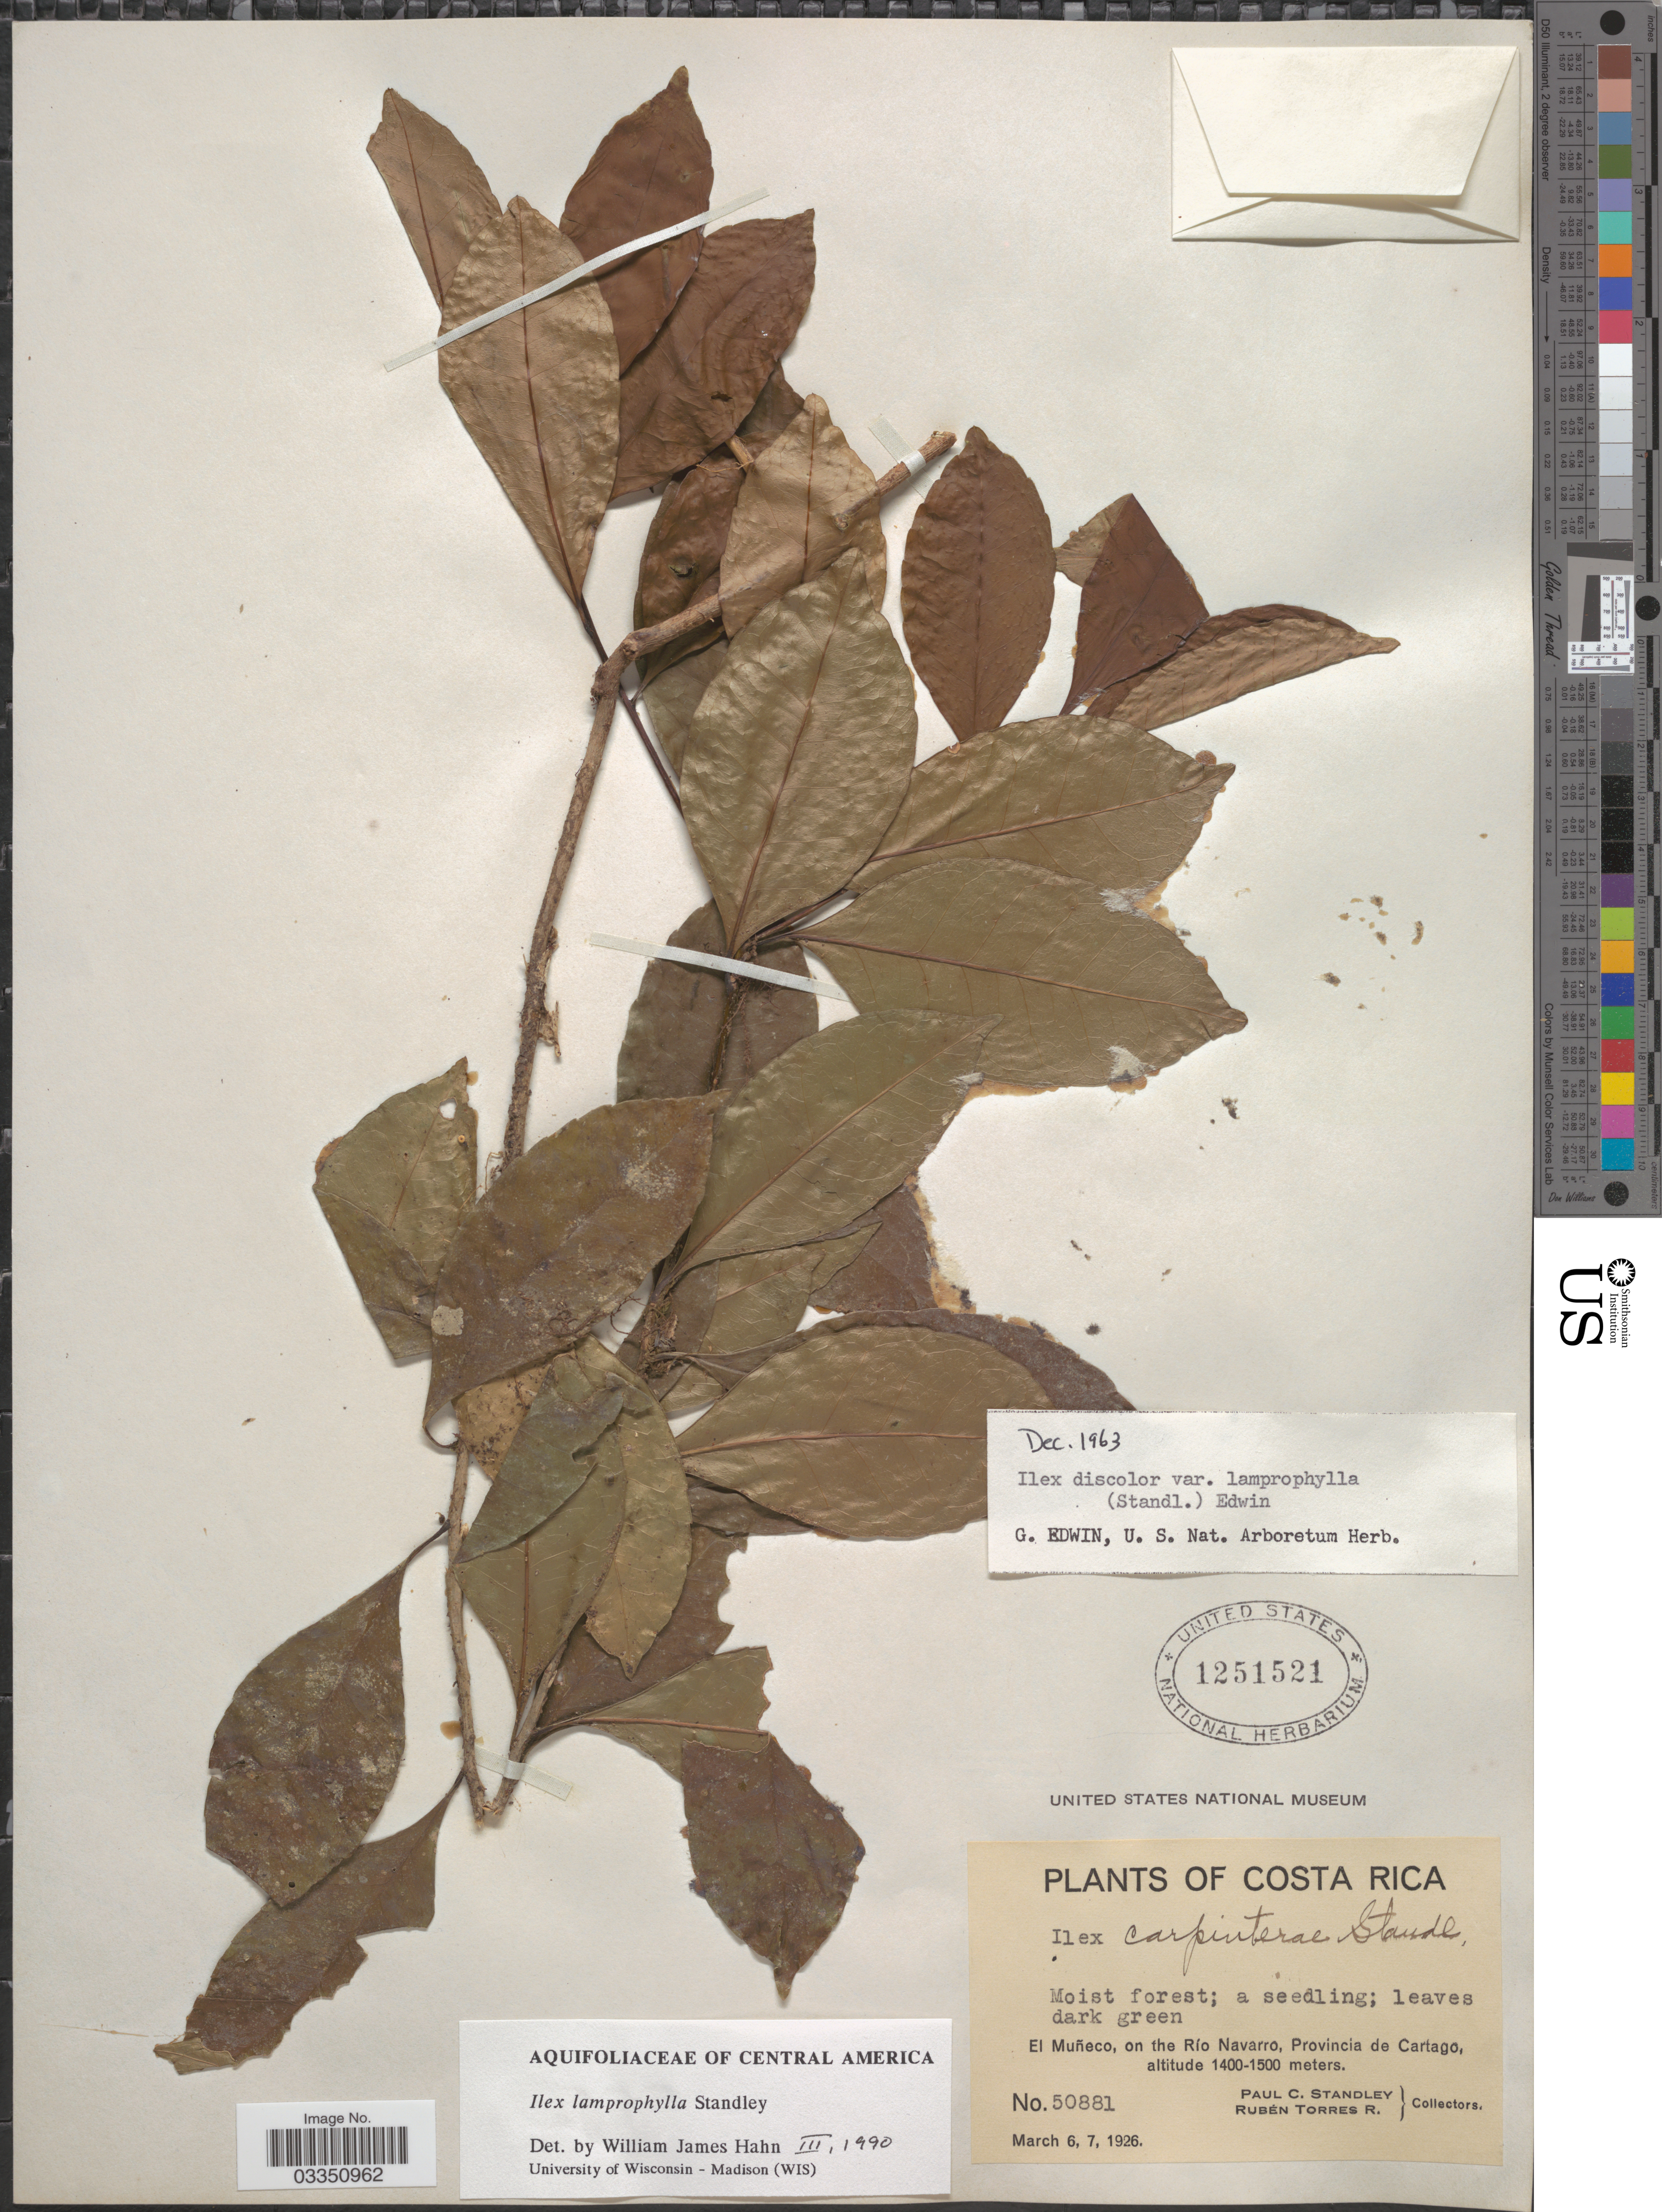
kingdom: Plantae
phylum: Tracheophyta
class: Magnoliopsida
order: Aquifoliales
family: Aquifoliaceae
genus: Ilex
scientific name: Ilex lamprophylla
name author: Standl.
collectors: P. C. Standley & R. Torres Rojas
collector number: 50881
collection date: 1926-03-06/1926-03-07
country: Costa Rica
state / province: Cartago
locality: El Muñueco, on the Río Navarro.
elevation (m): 1400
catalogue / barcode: US 1251521